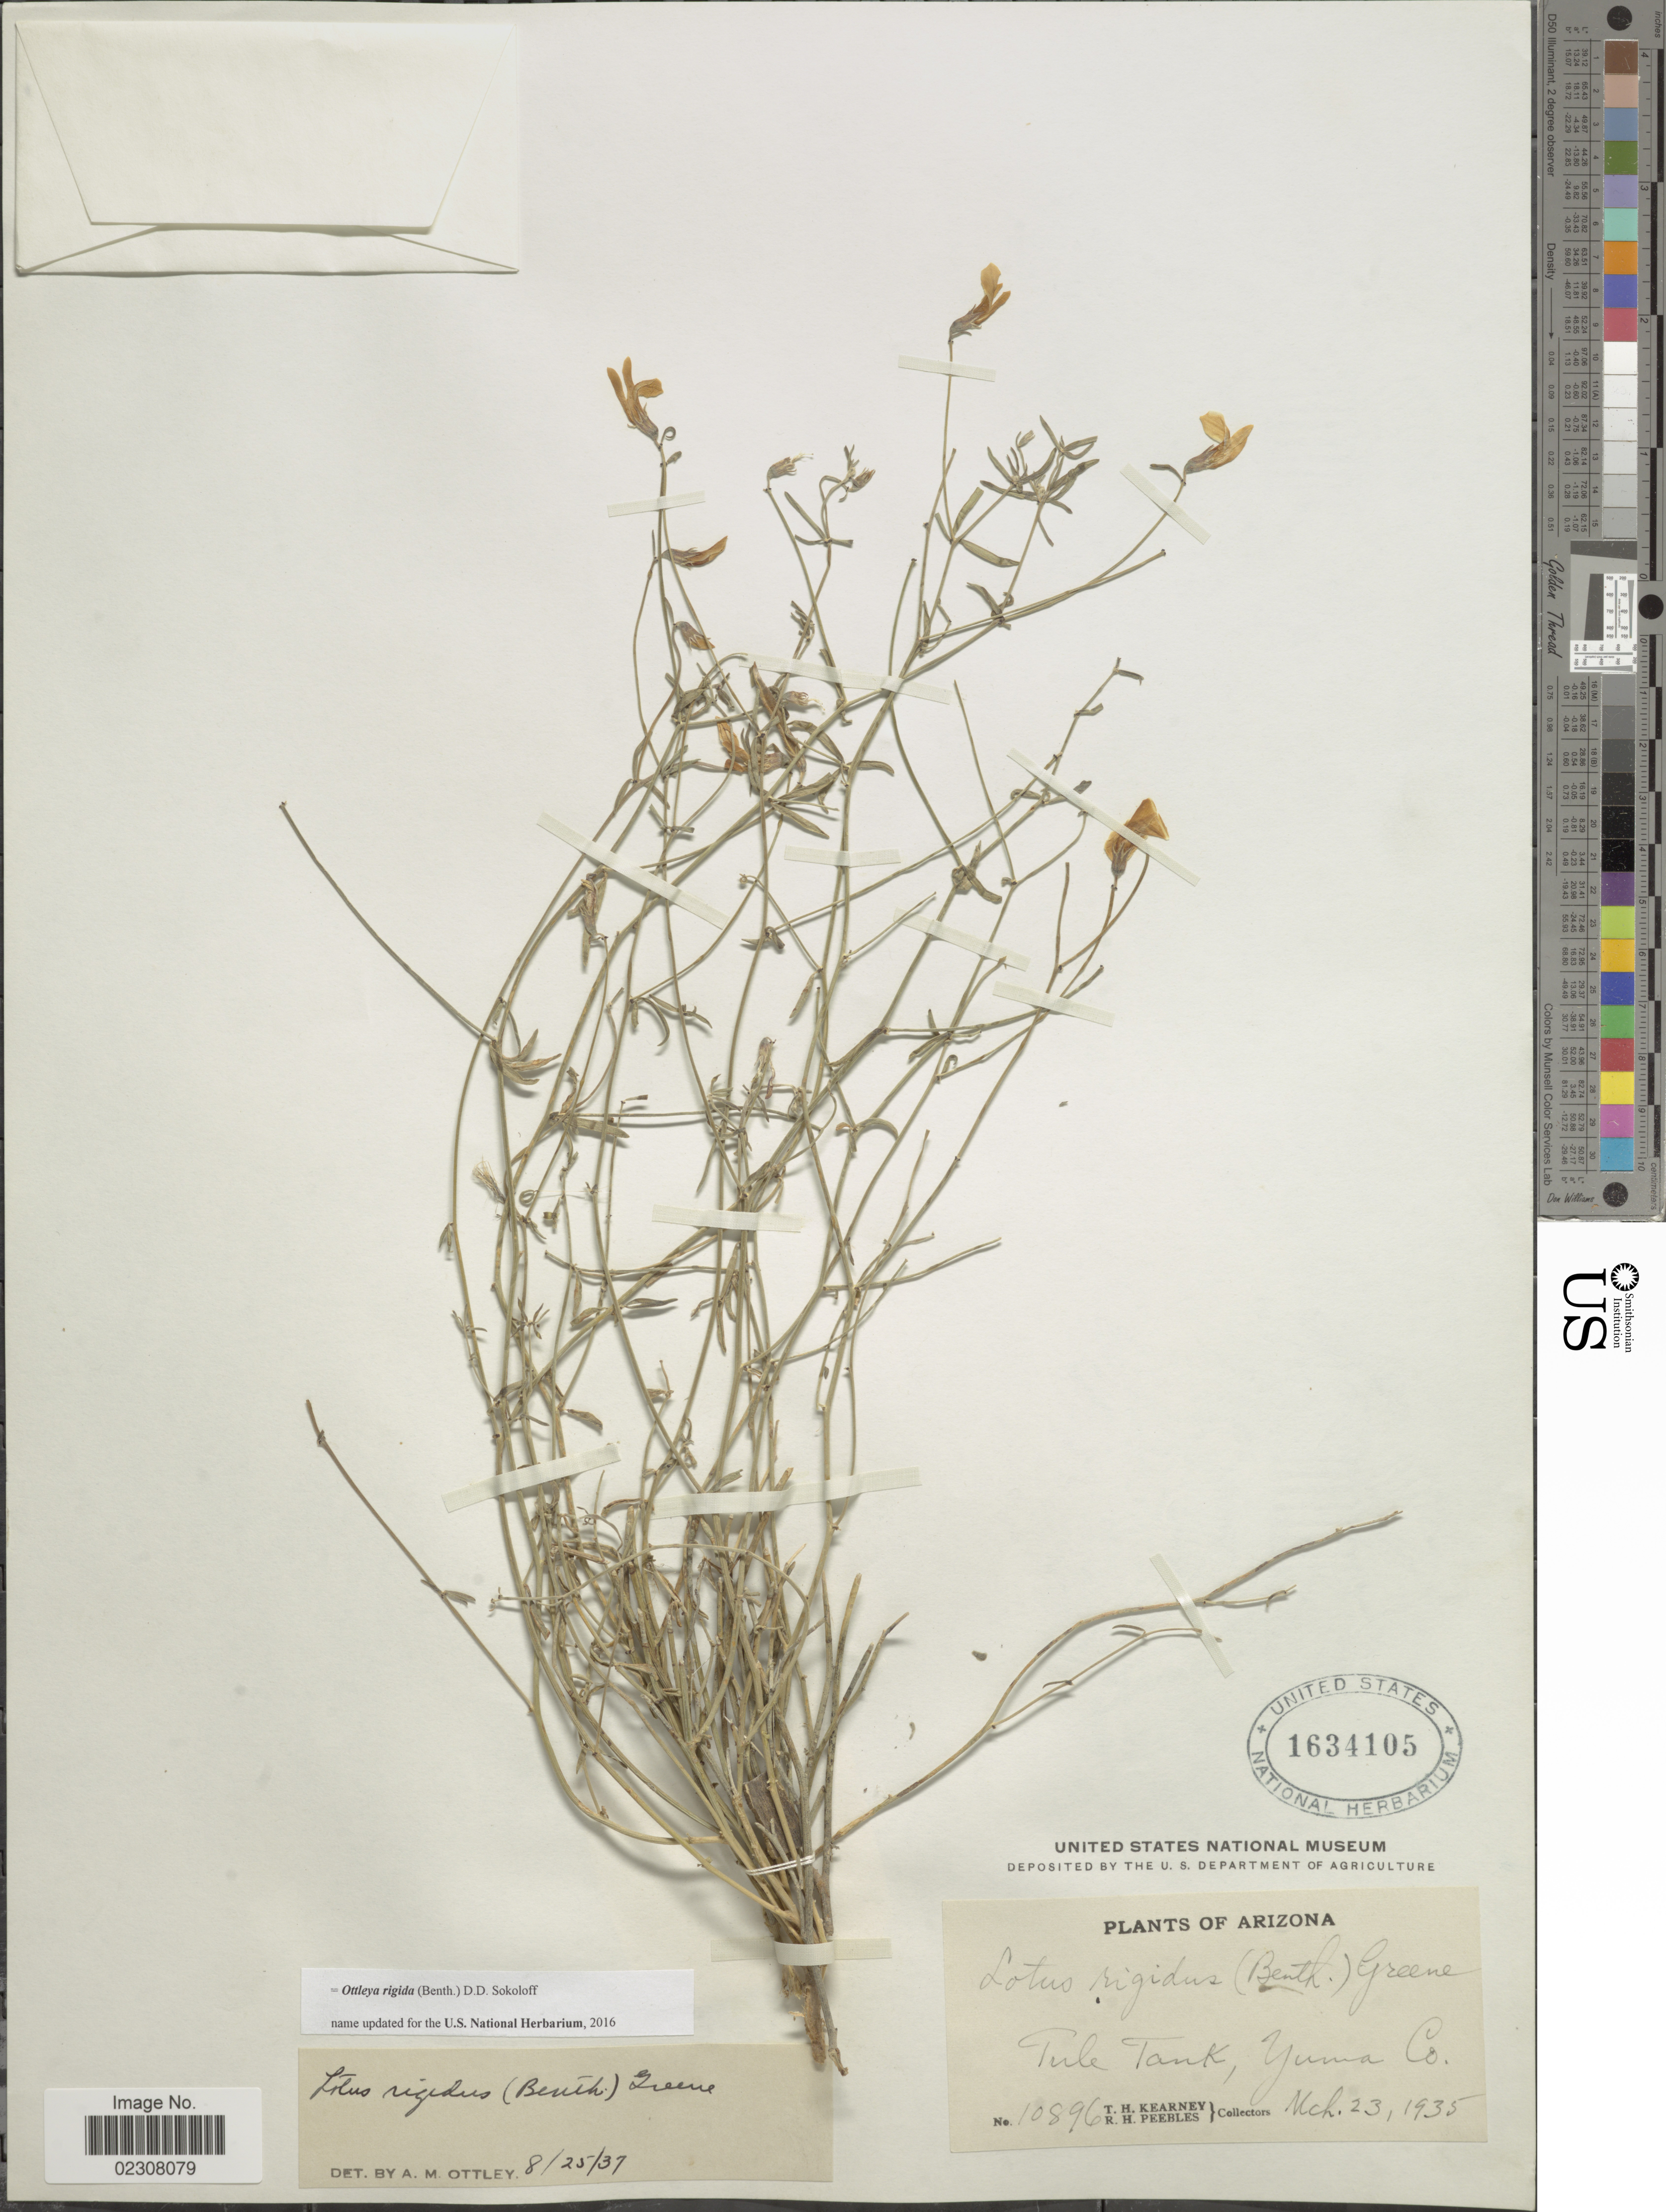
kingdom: Plantae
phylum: Tracheophyta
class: Magnoliopsida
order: Fabales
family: Fabaceae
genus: Ottleya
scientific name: Ottleya rigida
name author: (Benth.) D.D. Sokoloff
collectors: T. H. Kearney & R. H. Peebles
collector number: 10896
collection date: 1935-03-23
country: United States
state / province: Arizona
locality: Tle Tank, Yuma Co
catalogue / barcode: US 1634105